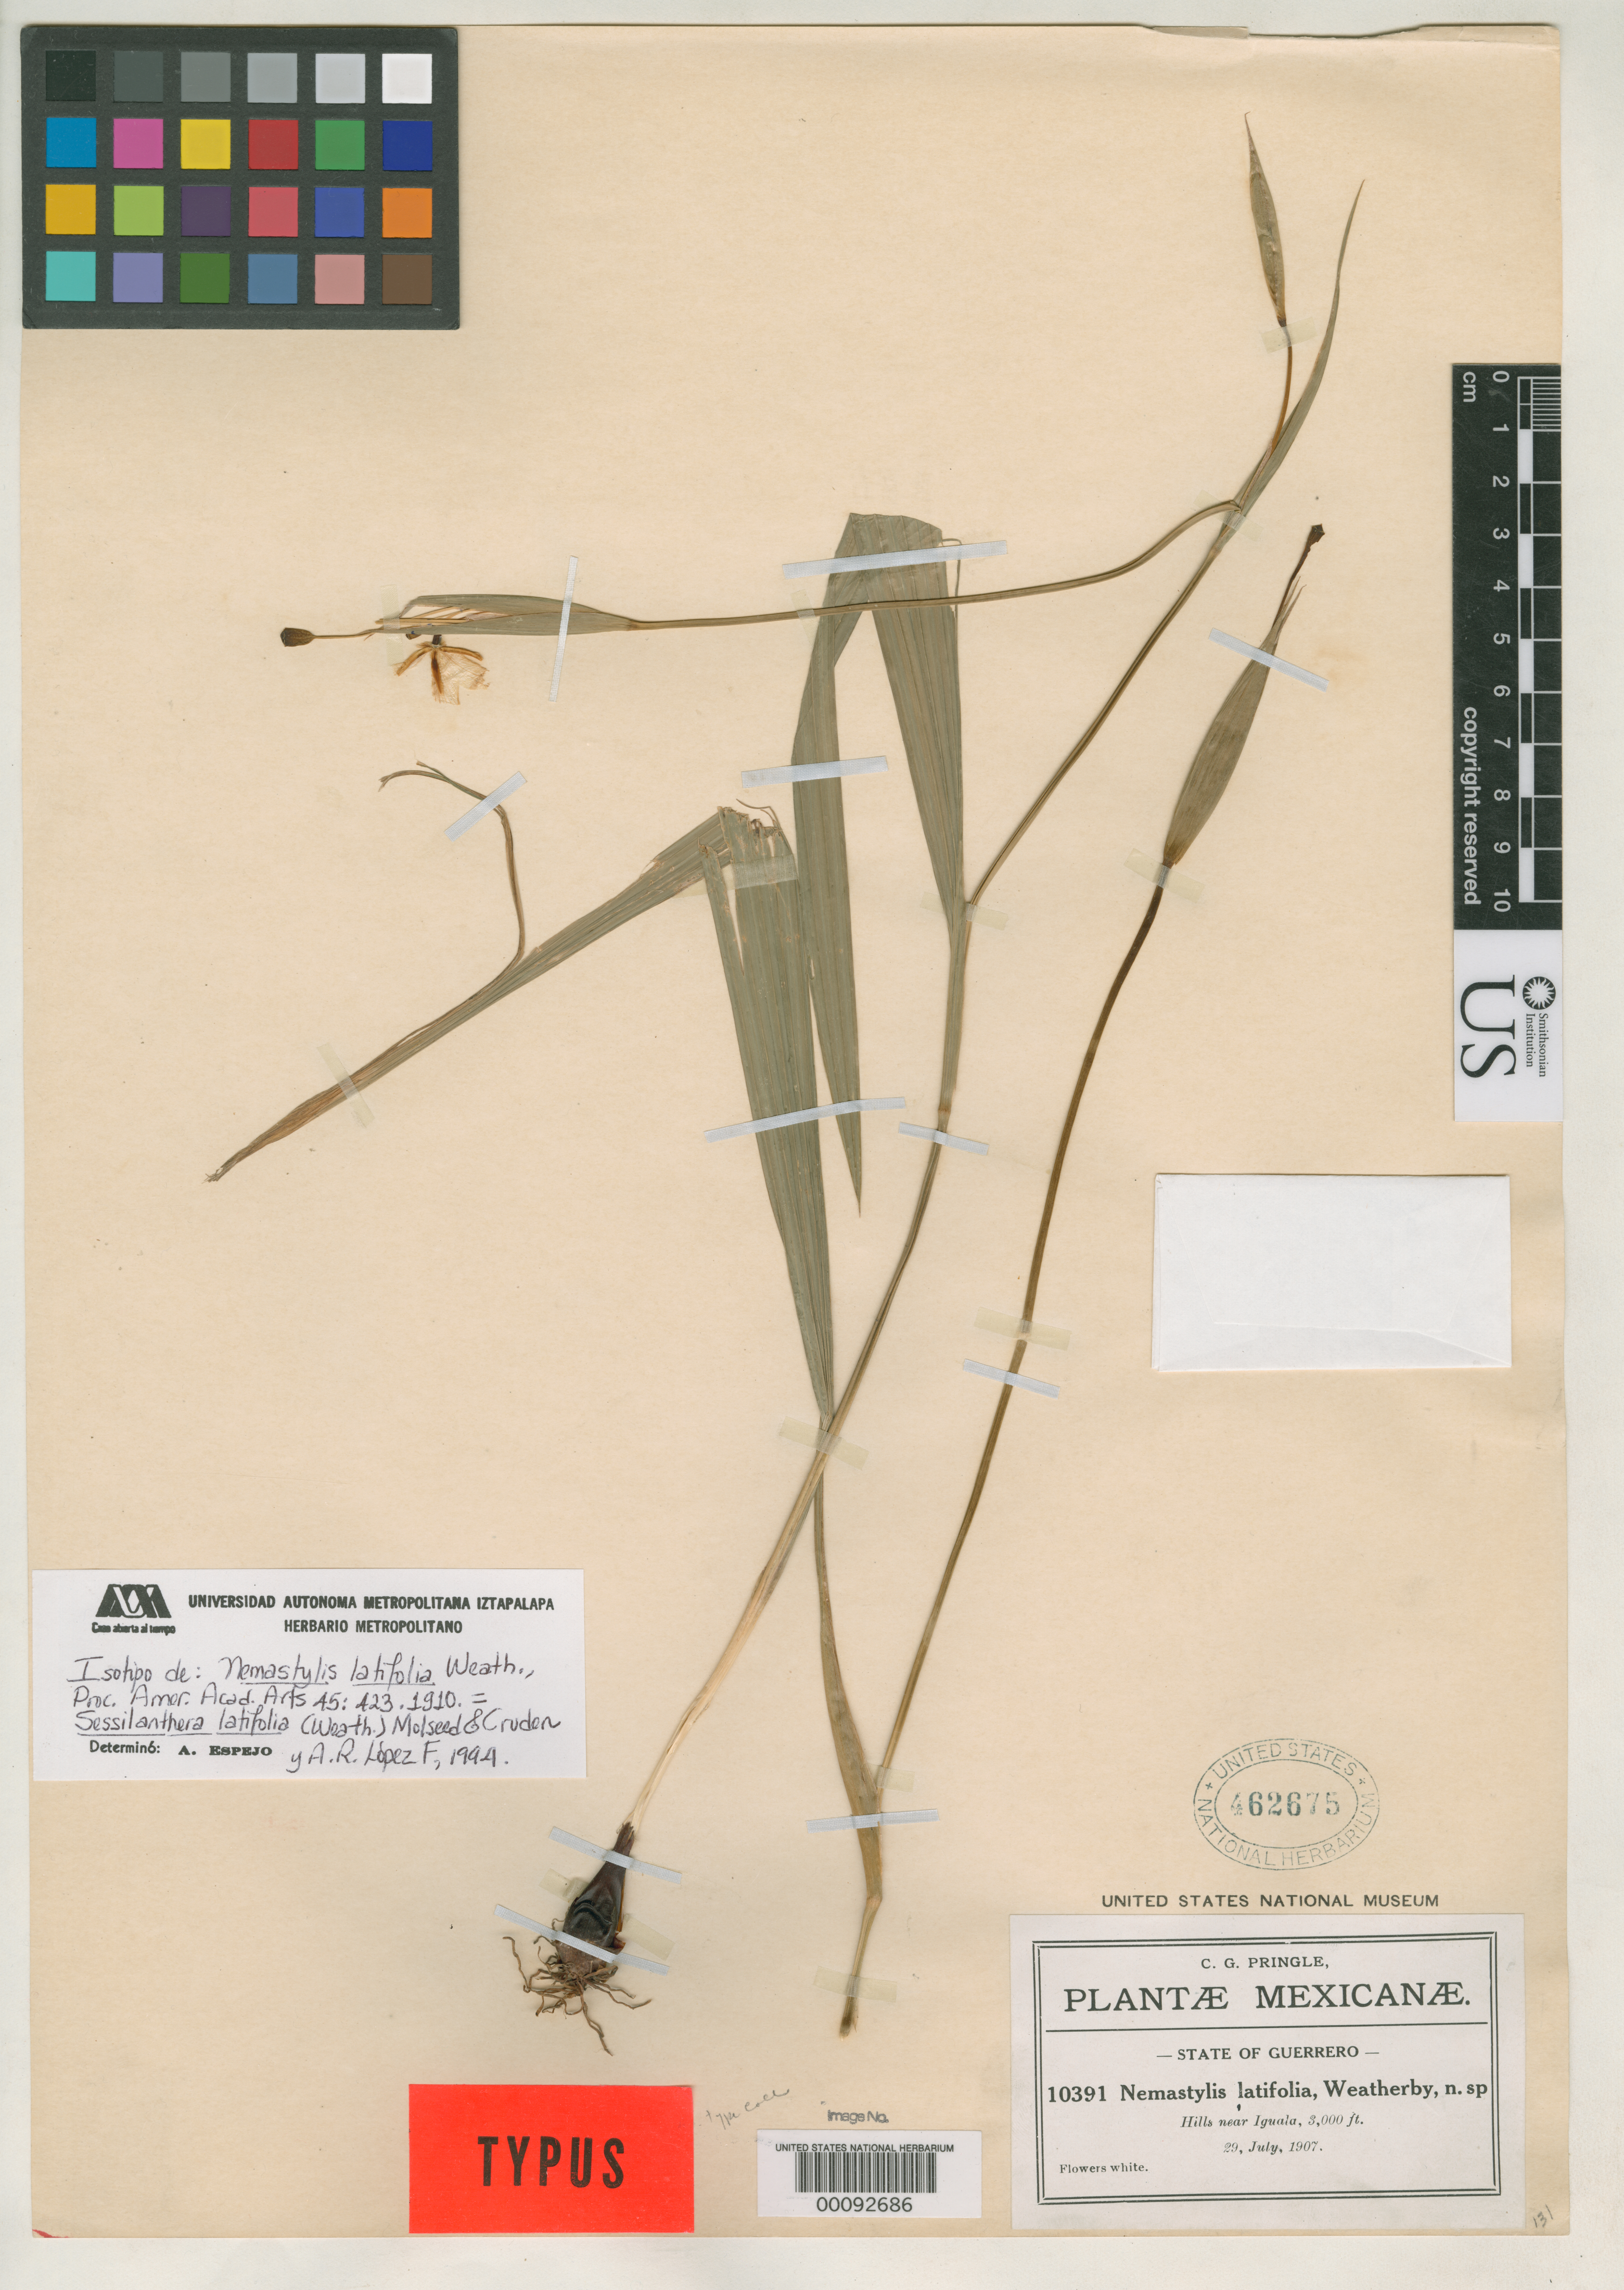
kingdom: Plantae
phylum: Tracheophyta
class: Liliopsida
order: Asparagales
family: Iridaceae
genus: Nemastylis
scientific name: Nemastylis latifolia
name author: Weath.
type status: Isotype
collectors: C. G. Pringle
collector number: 10391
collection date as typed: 29 Jul 1907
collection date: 1907-07-29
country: Mexico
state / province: Guerrero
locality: Near Iguala.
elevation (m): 915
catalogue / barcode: US 462675